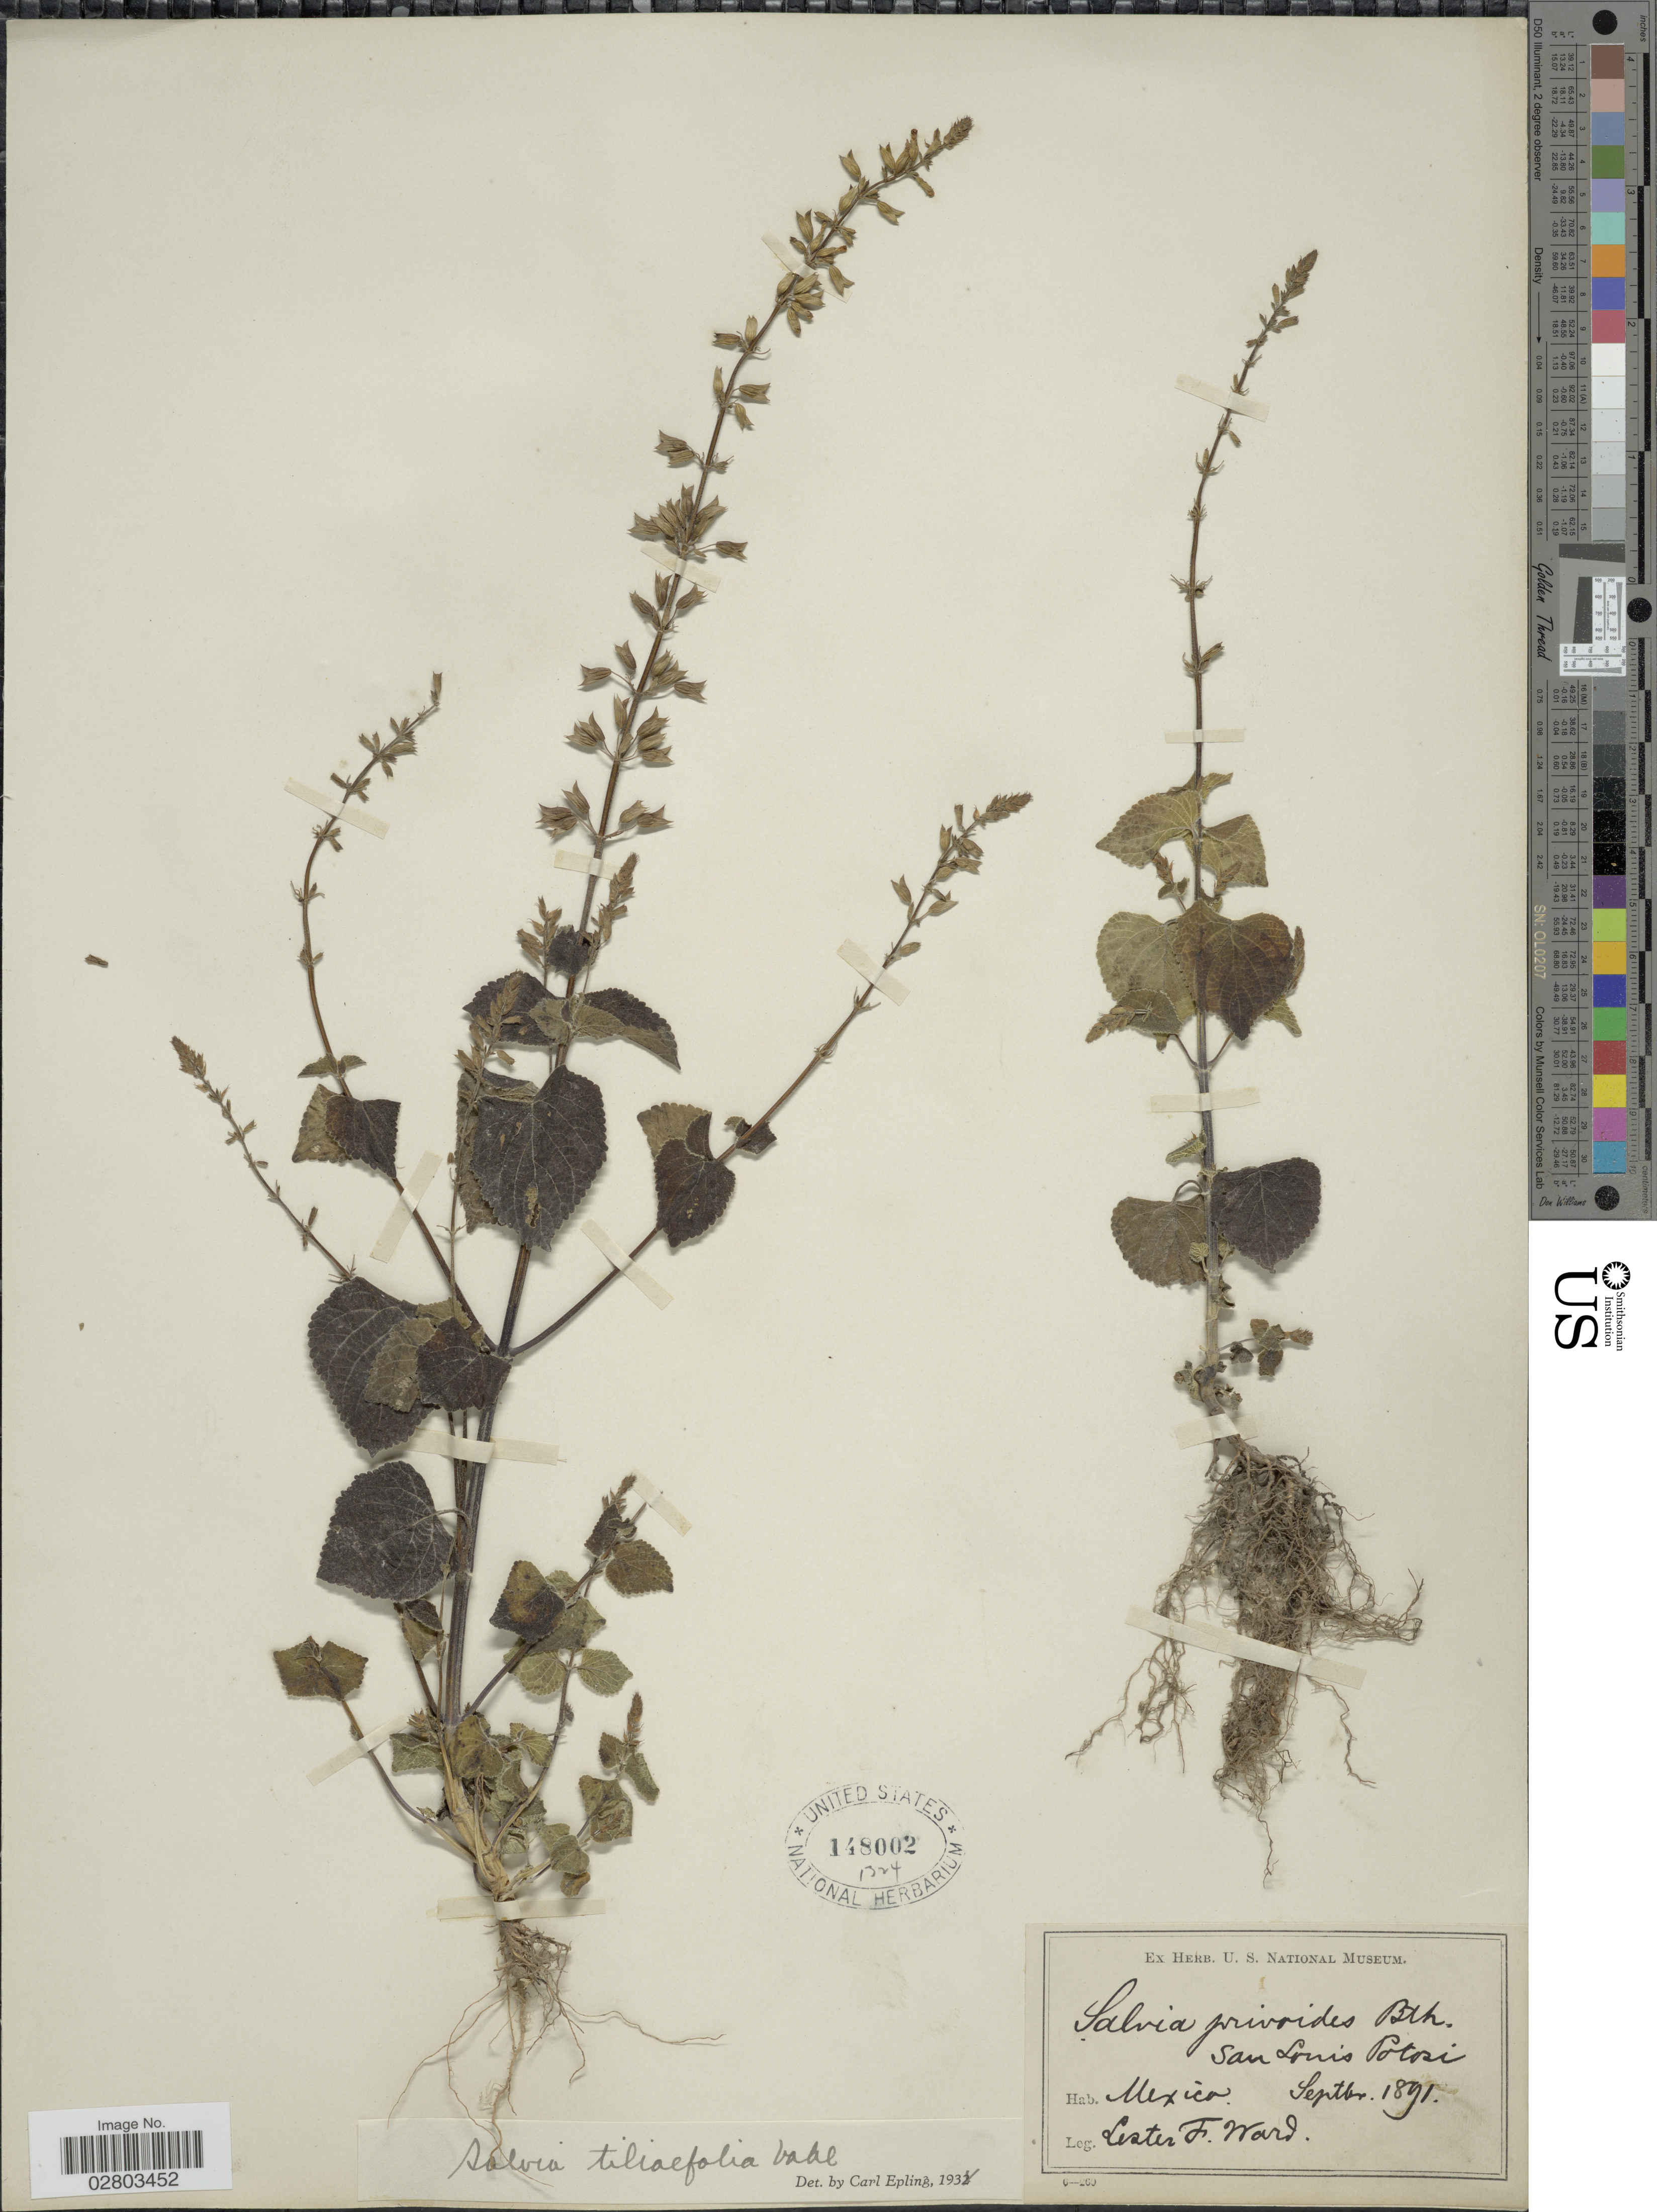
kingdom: Plantae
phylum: Tracheophyta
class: Magnoliopsida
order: Lamiales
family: Lamiaceae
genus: Salvia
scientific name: Salvia tiliifolia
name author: Vahl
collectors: L. F. Ward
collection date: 1891-09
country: Mexico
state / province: San Luis Potosí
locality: San Louis Potosi.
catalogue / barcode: US 148002